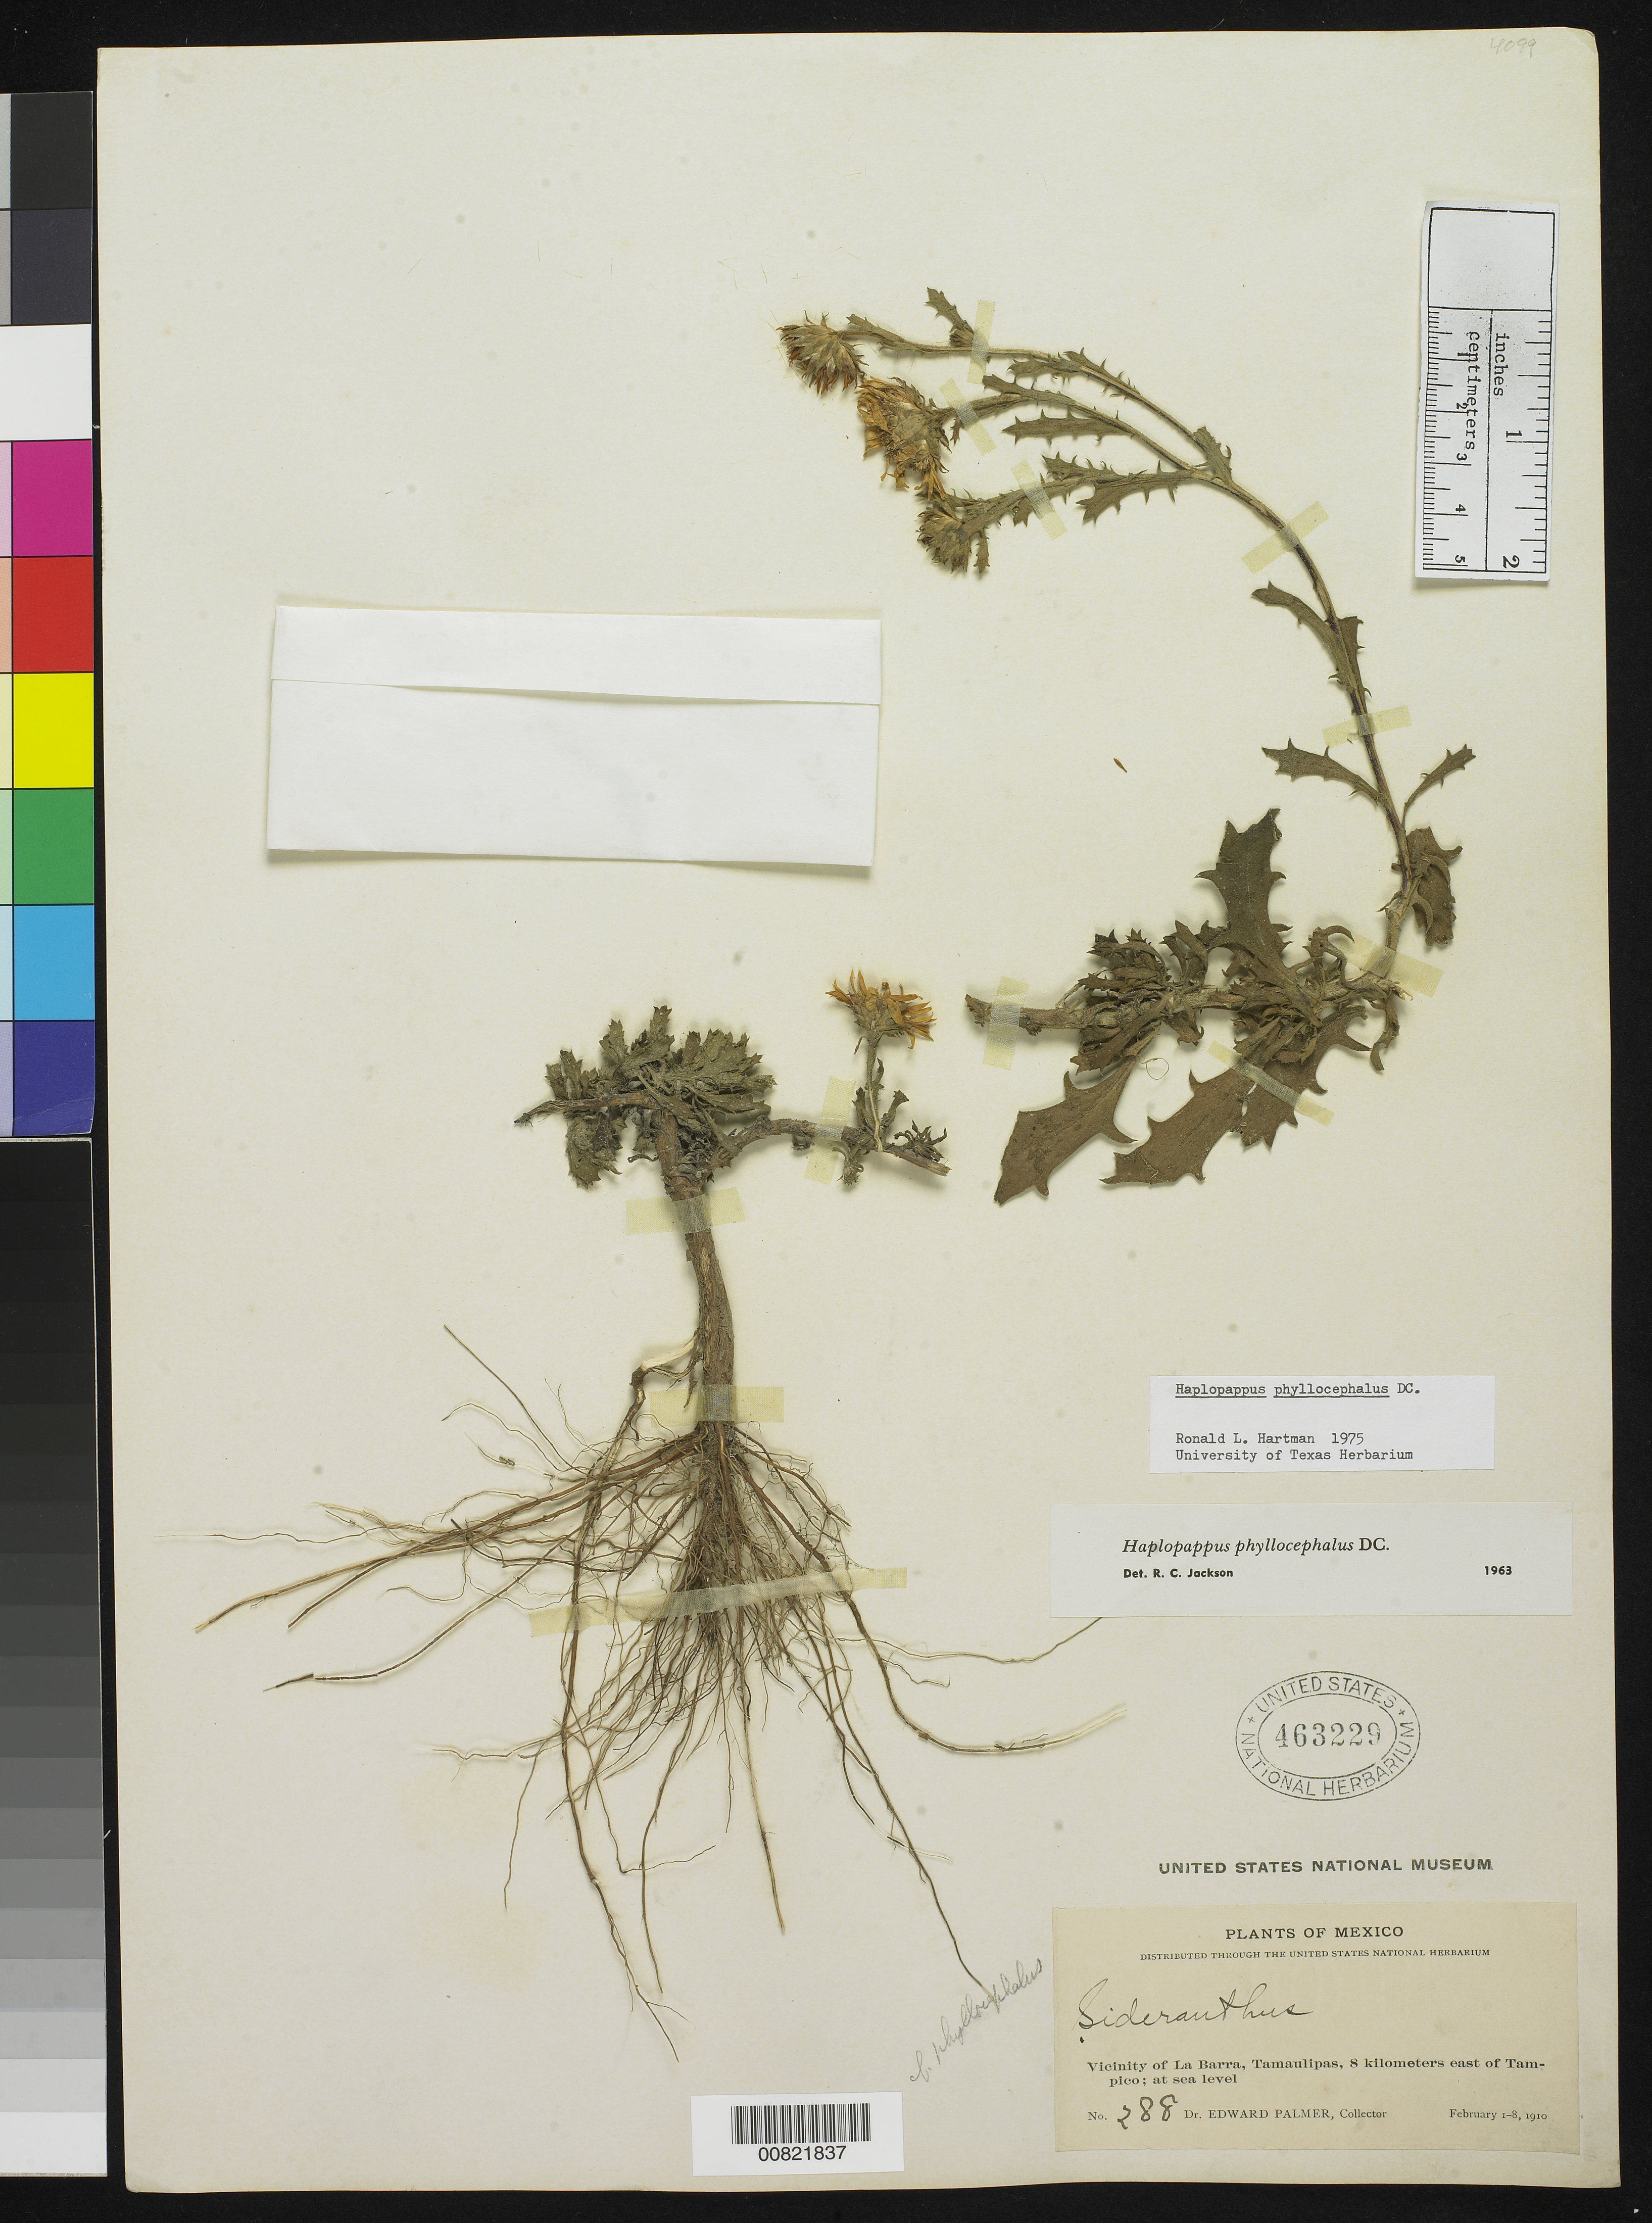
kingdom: Plantae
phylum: Tracheophyta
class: Magnoliopsida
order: Asterales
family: Asteraceae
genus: Rayjacksonia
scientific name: Rayjacksonia phyllocephala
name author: (DC.) R.L. Hartm. & M.A. Lane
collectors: E. Palmer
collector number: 288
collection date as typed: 01 Feb 1910 to 08 Feb 1910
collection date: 1910-02-01/1910-02-08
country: Mexico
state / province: Tamaulipas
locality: Vicinity of La Barra, 8 Kilometers east of Tampico.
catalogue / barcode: US 463229